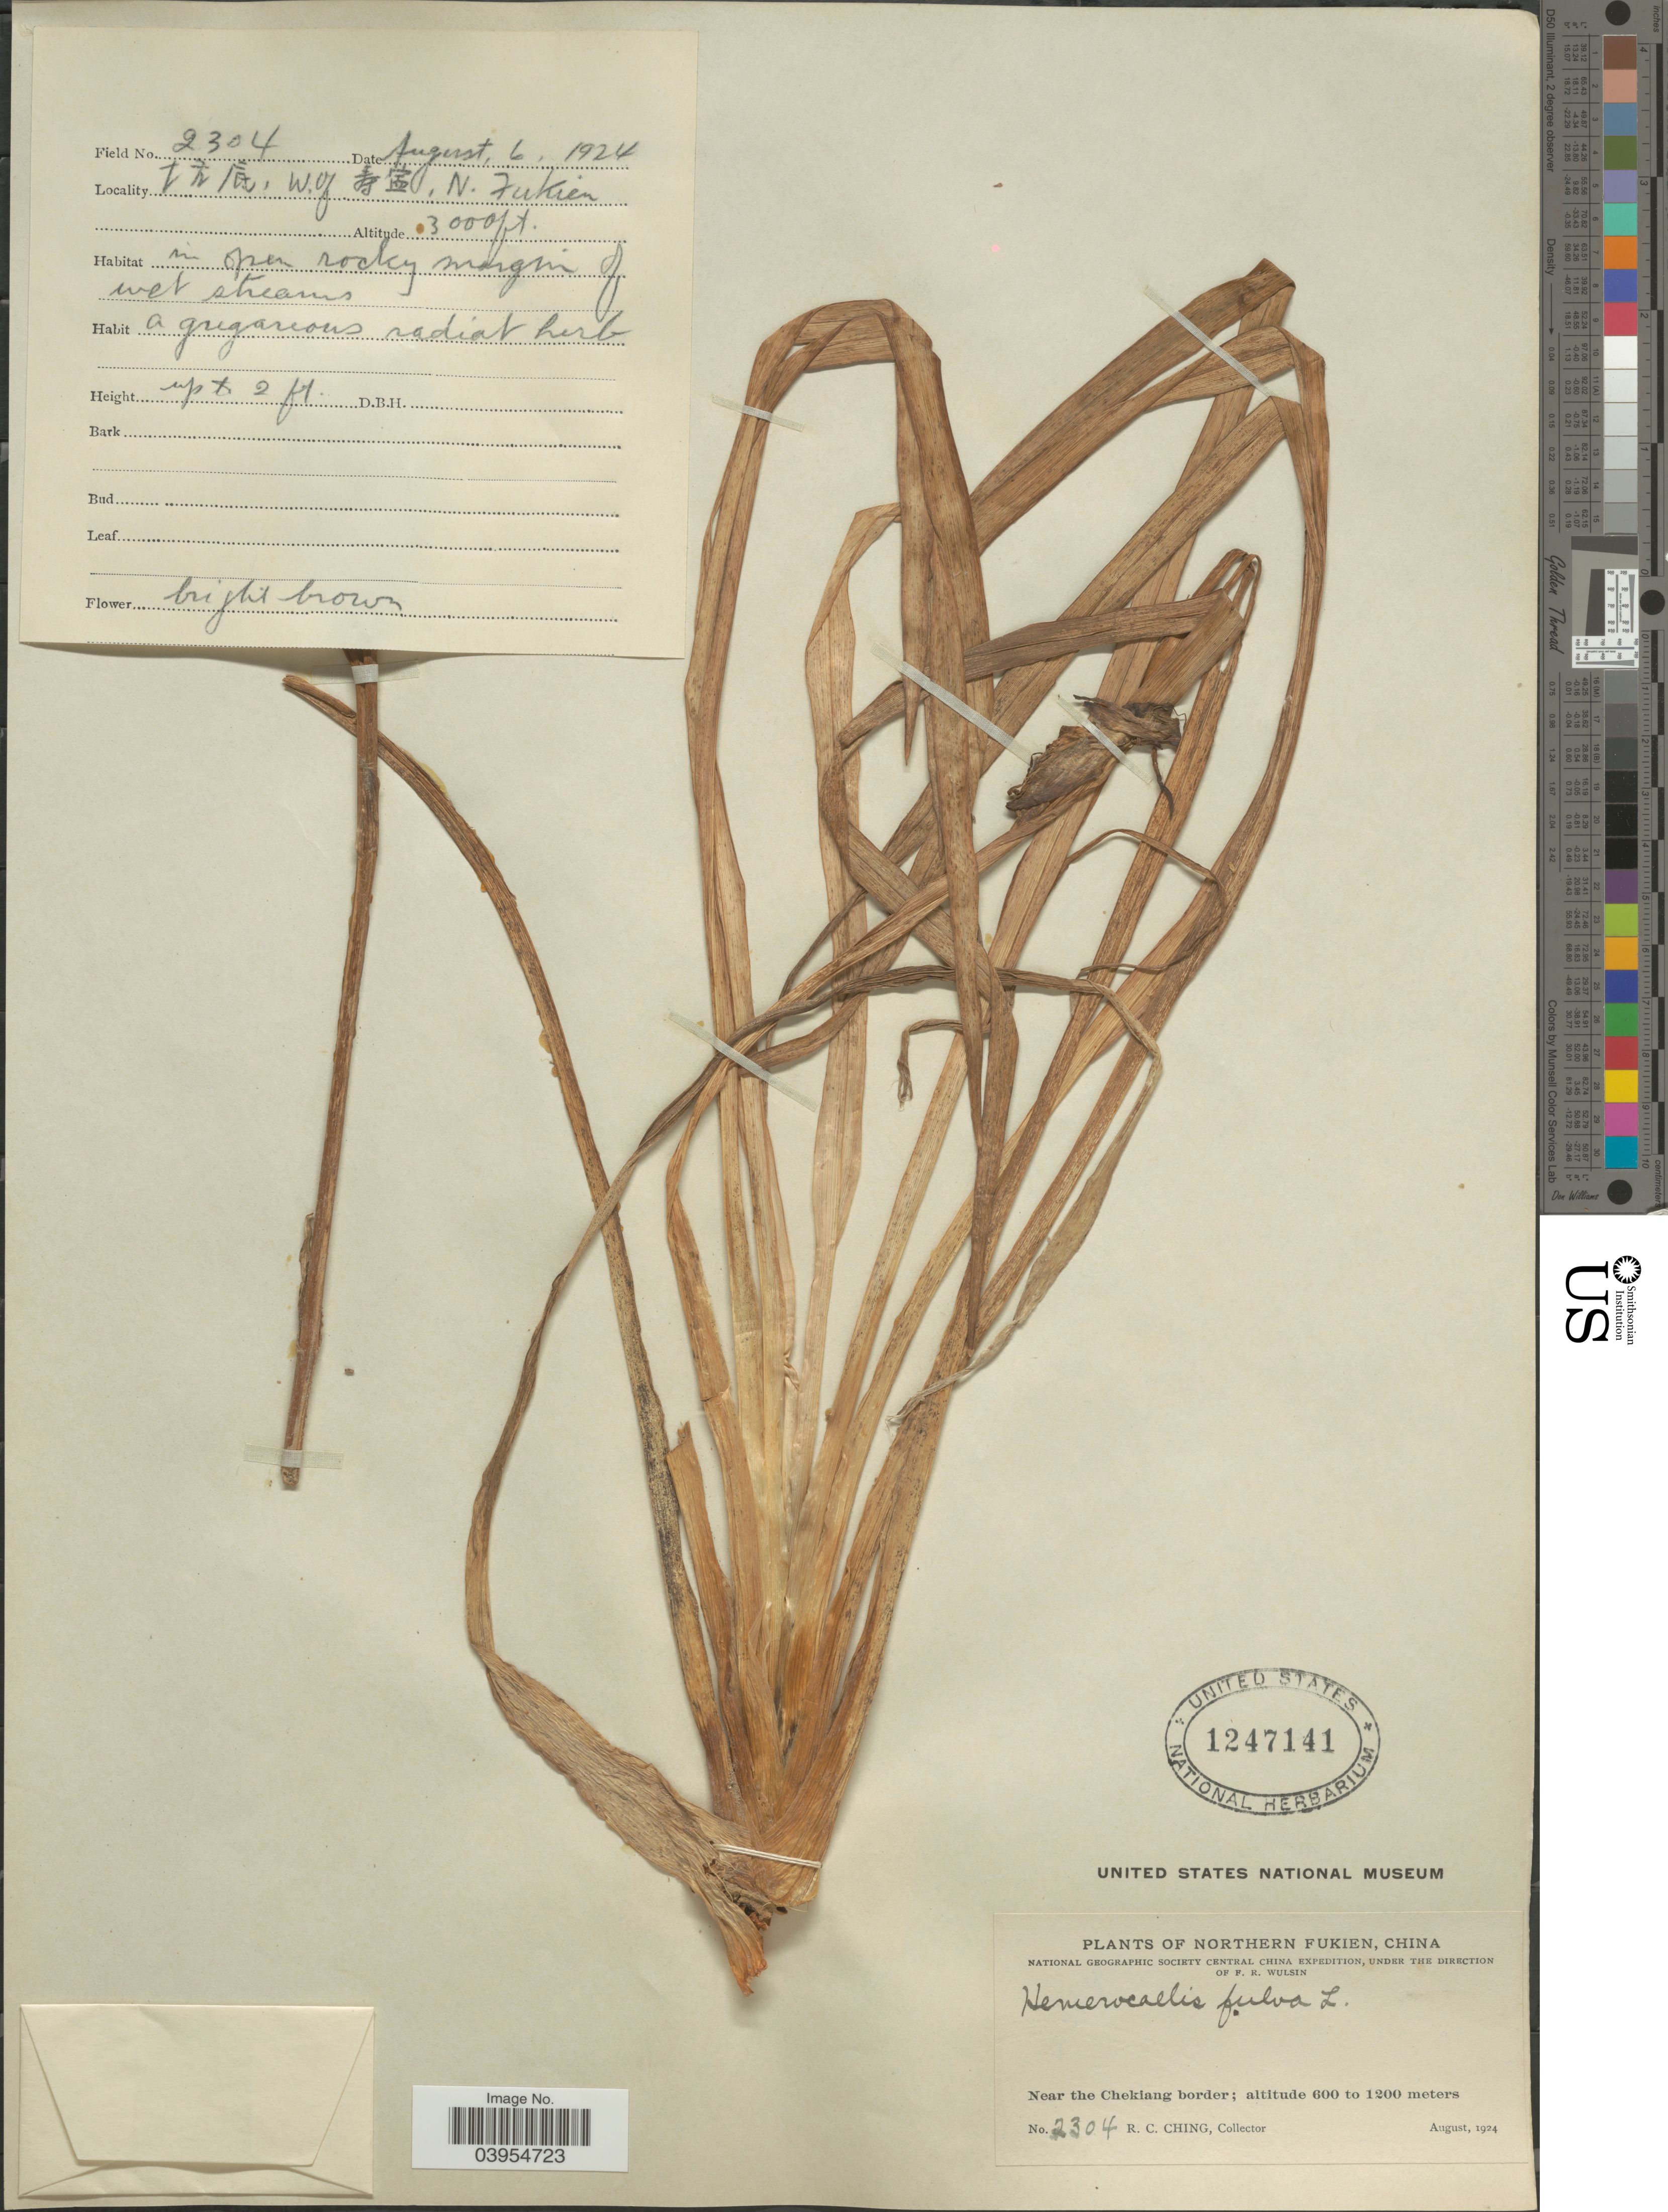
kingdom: Plantae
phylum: Tracheophyta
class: Liliopsida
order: Asparagales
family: Asphodelaceae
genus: Hemerocallis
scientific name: Hemerocallis fulva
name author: L.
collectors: R. C. Ching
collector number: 2304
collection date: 1924-08-06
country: China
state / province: Fujian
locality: X, W. of X, N. Fukien. Northern Fukien. Near the Chekiang border.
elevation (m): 914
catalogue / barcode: US 1247141